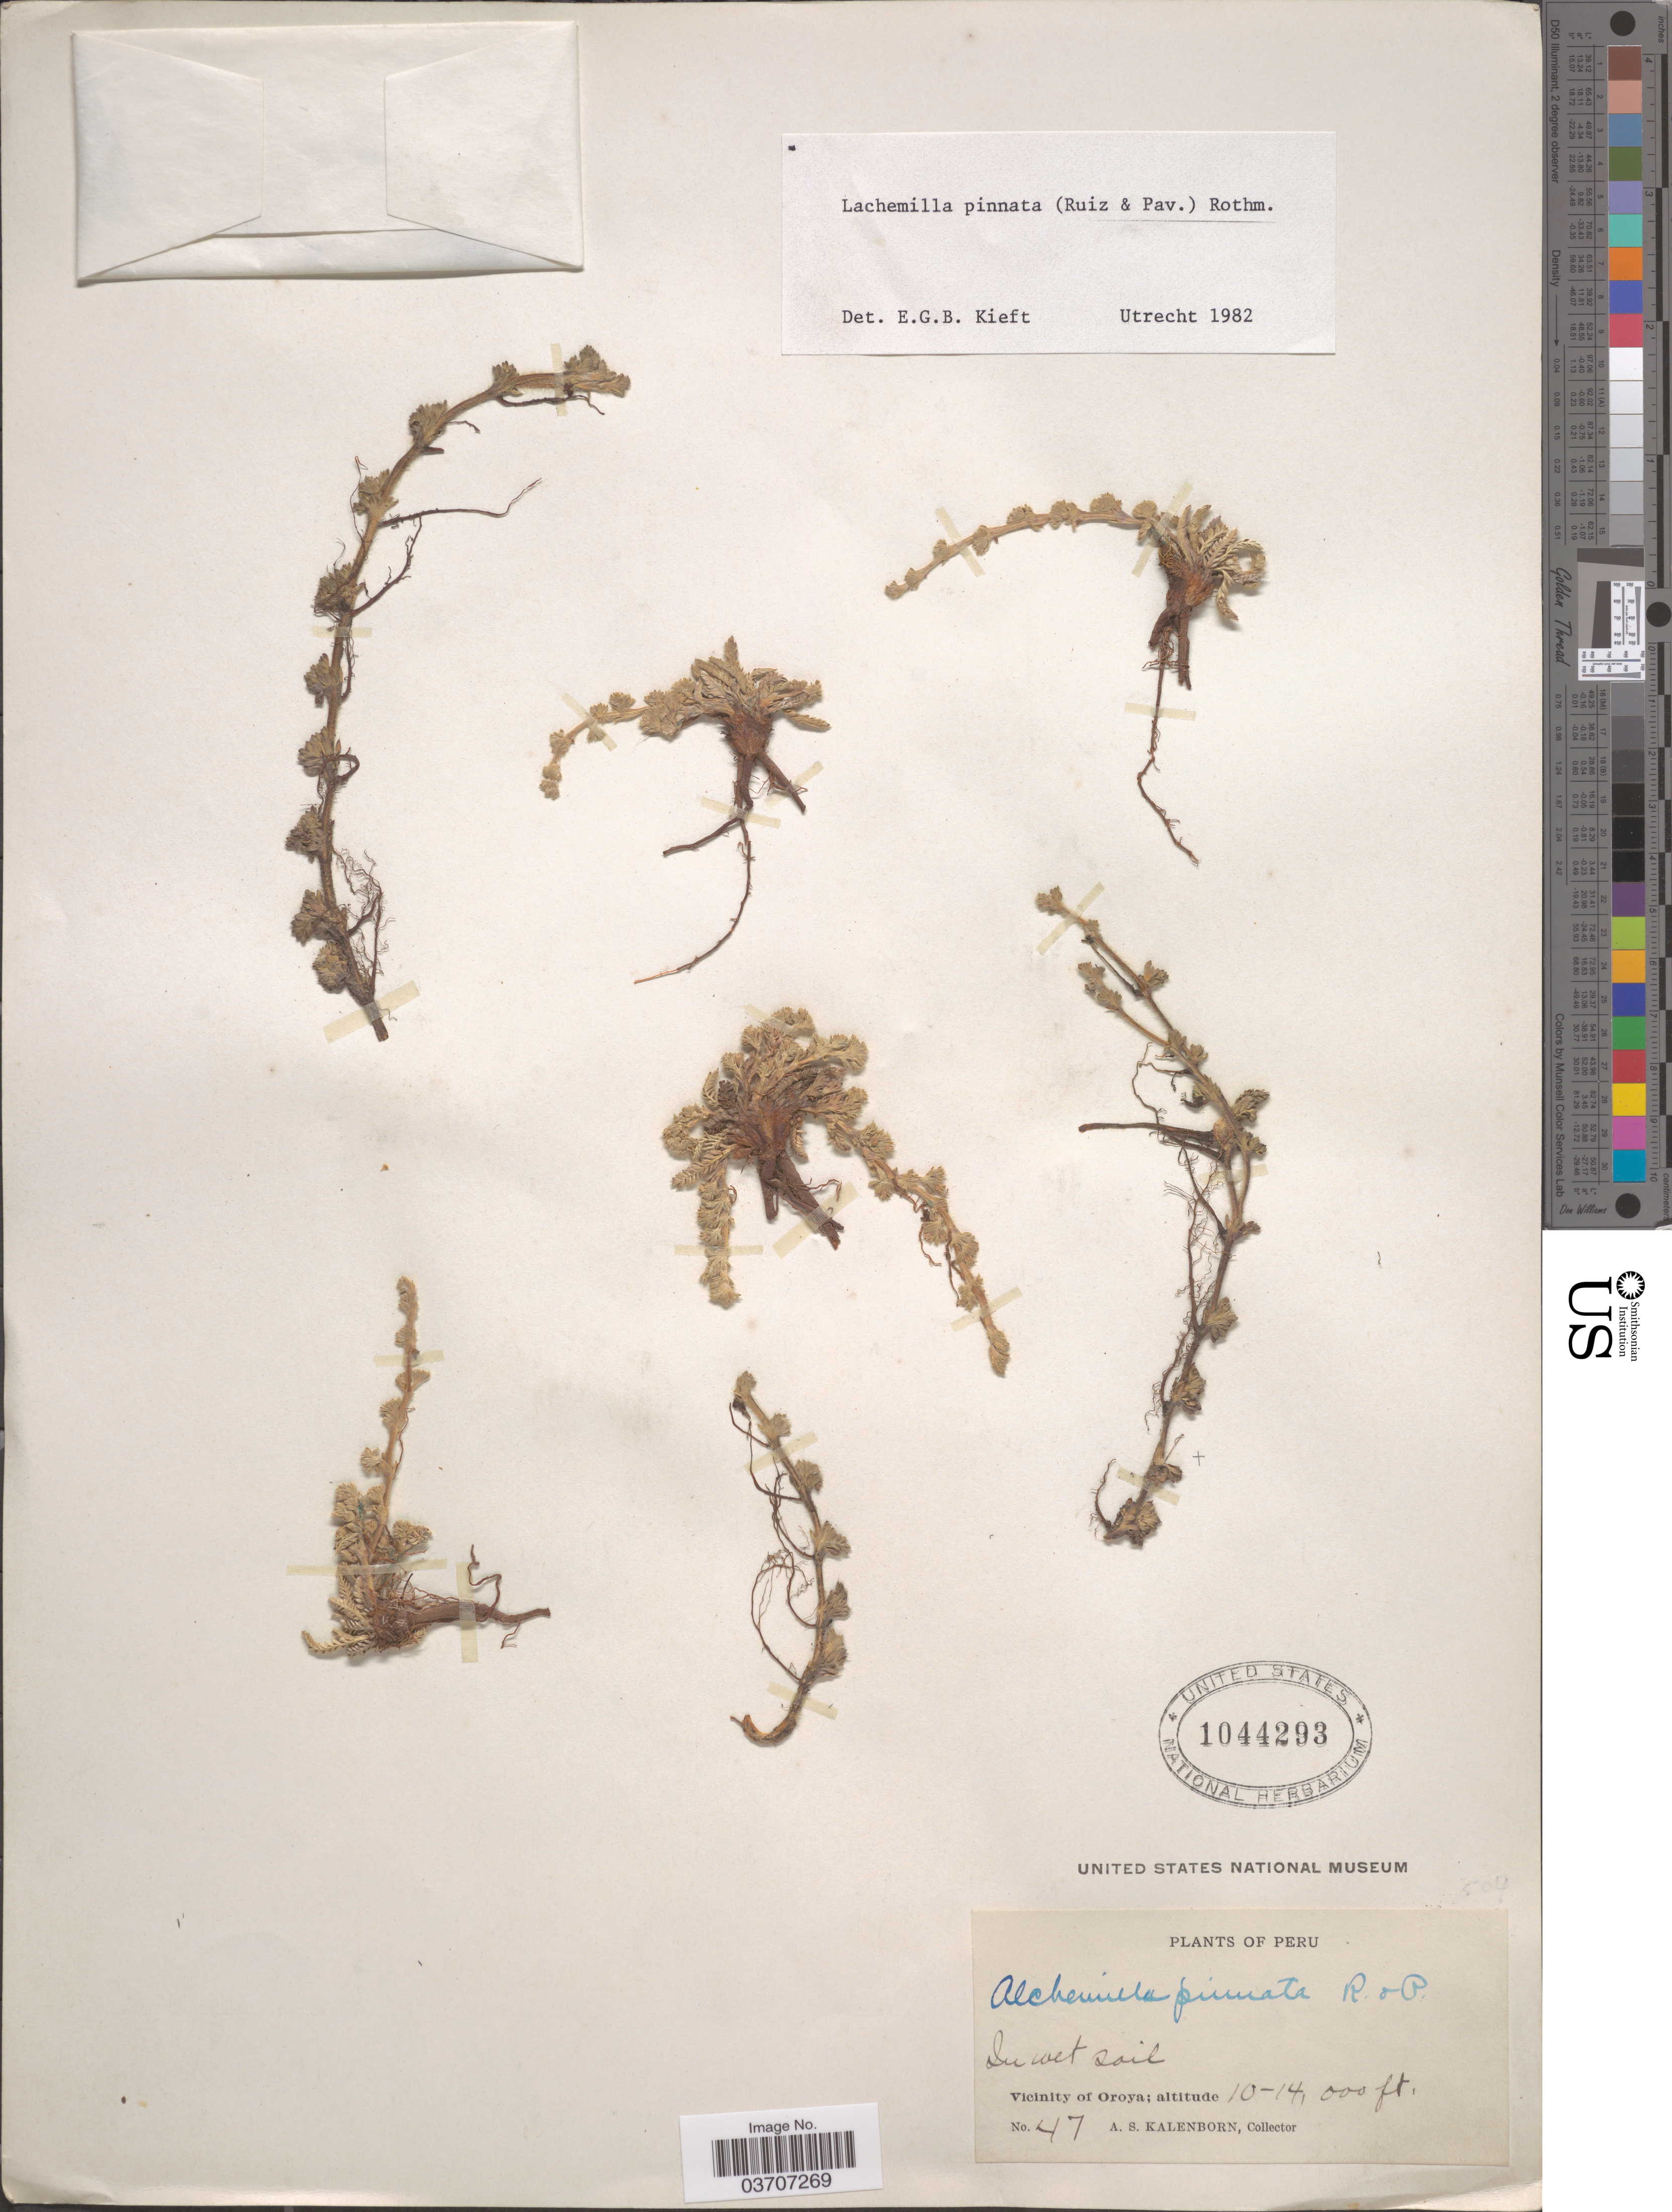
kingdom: Plantae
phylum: Tracheophyta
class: Magnoliopsida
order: Rosales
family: Rosaceae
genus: Lachemilla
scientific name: Lachemilla pinnata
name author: (Ruiz & Pav.) Rothm.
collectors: A. Kalenborn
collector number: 47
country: Peru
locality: Vicinity of Oroya.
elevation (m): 3048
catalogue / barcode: US 1044293